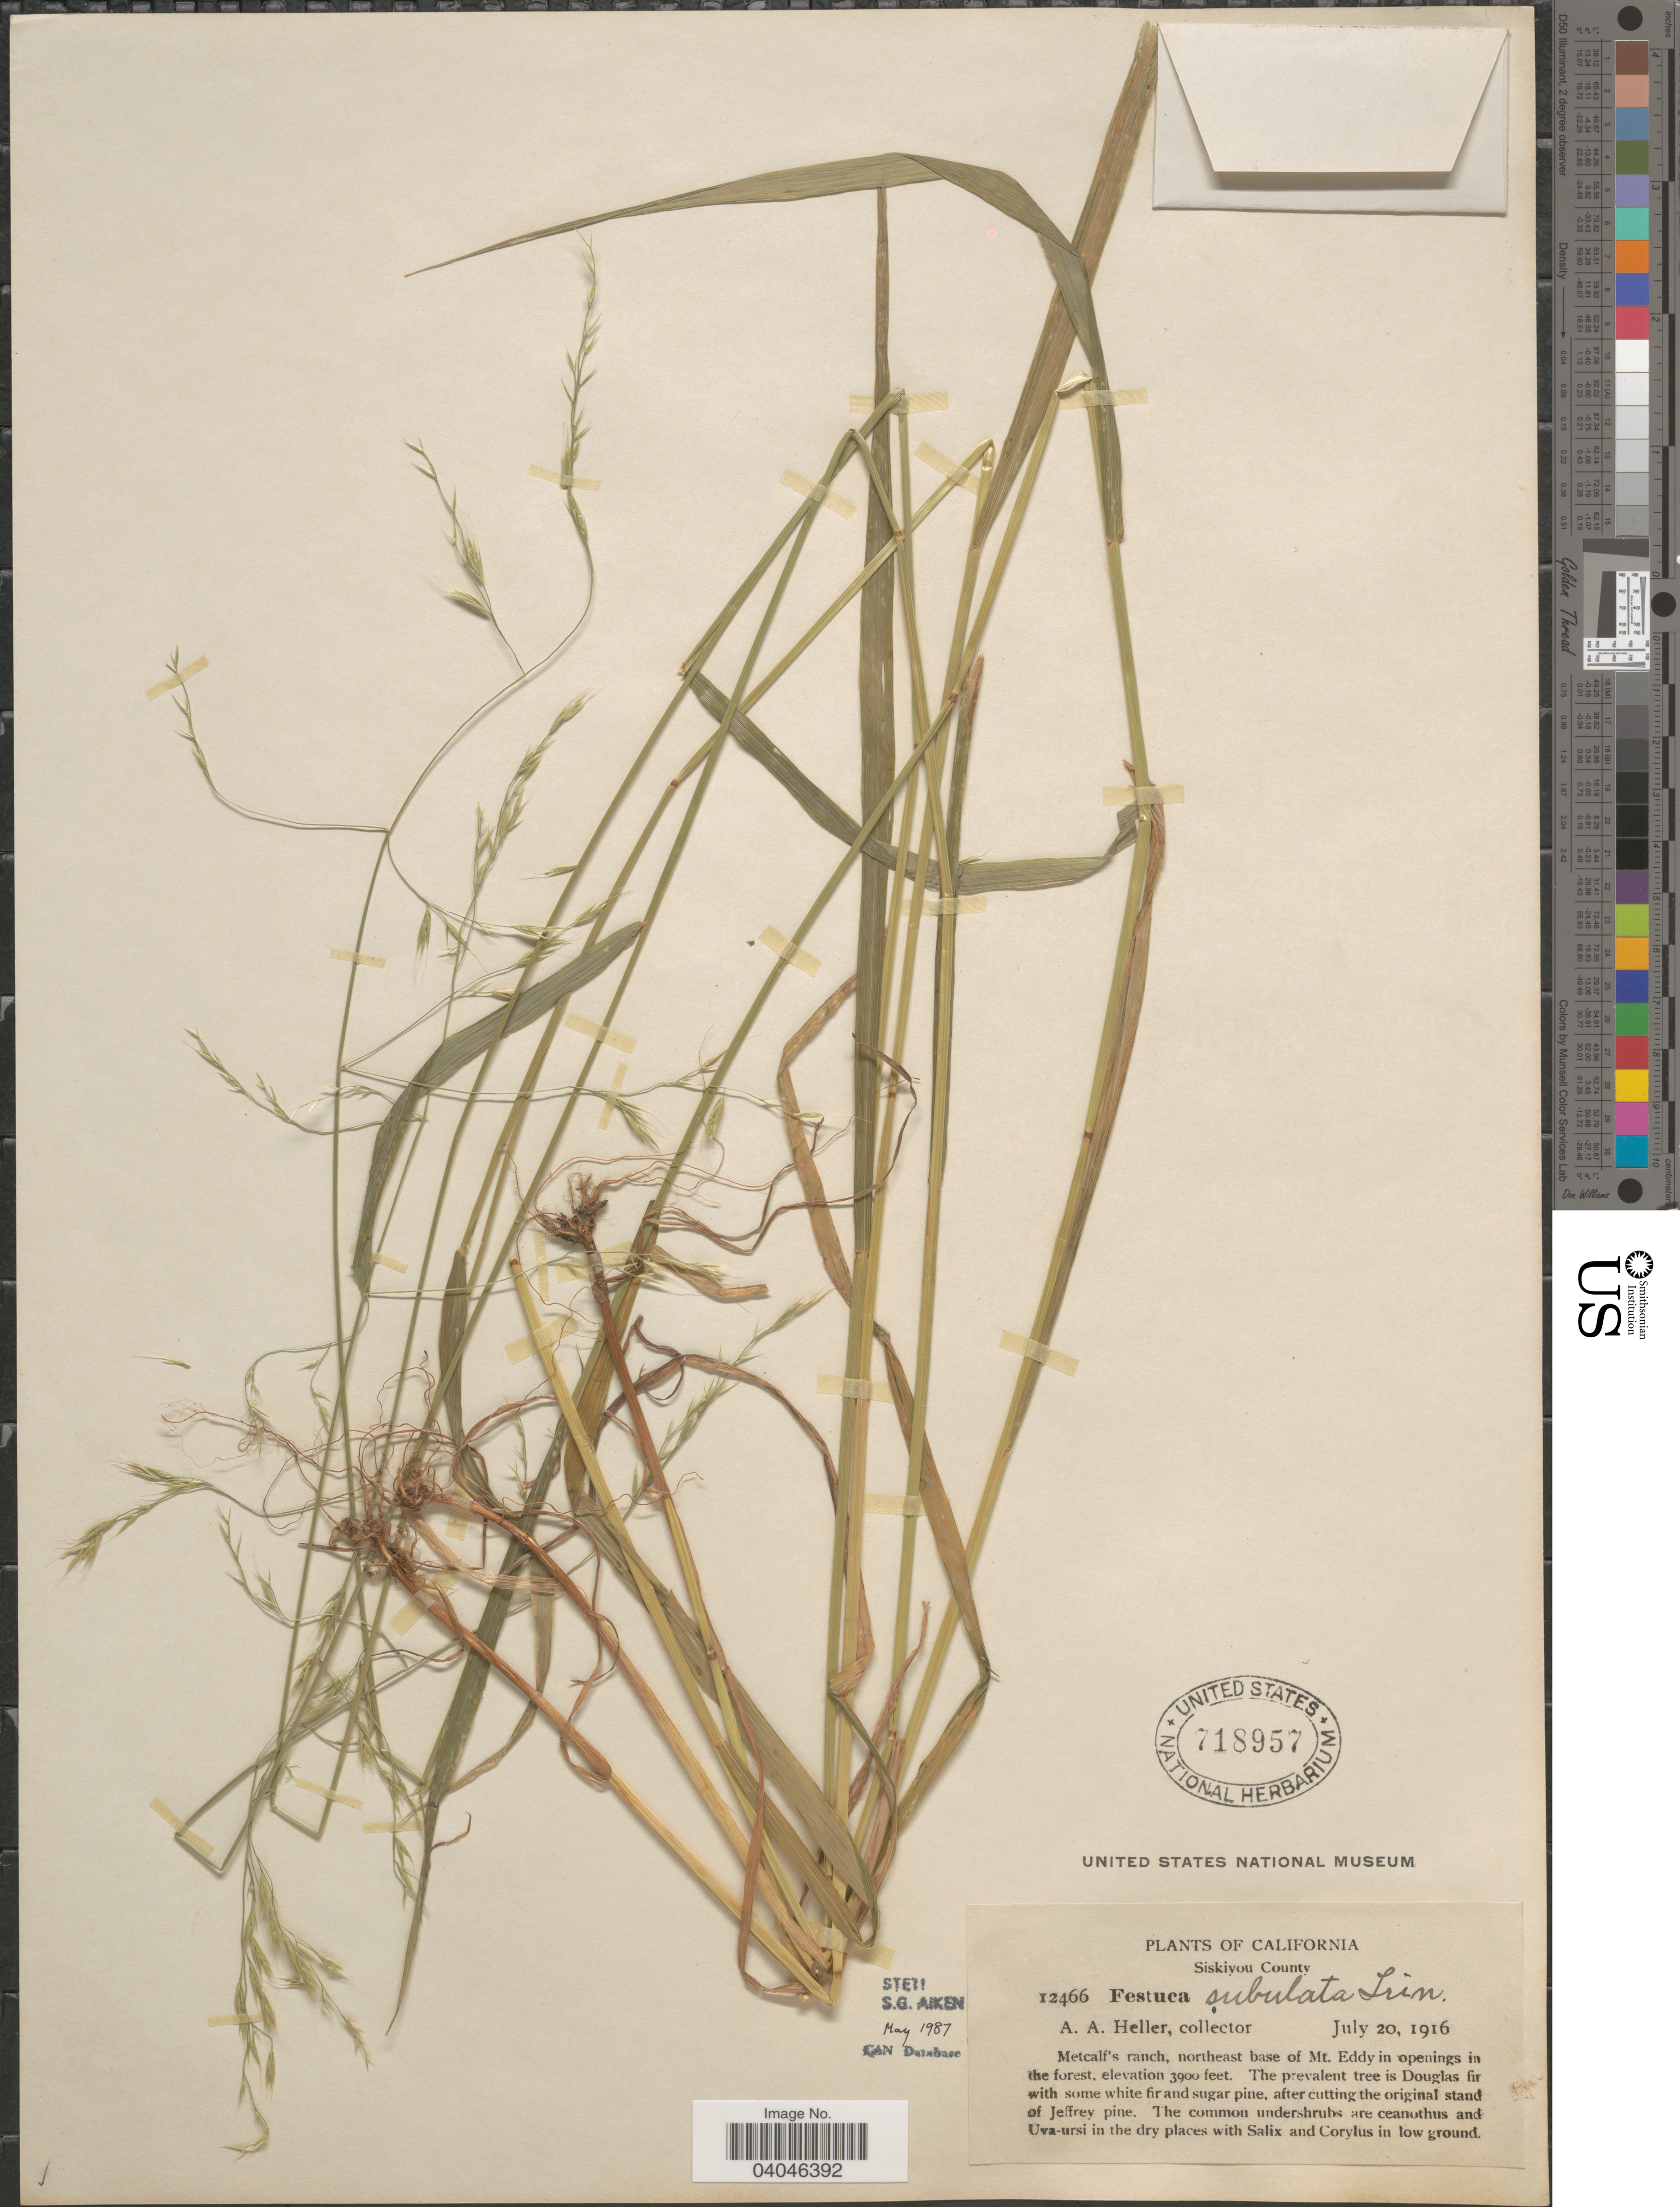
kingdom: Plantae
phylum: Tracheophyta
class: Liliopsida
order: Poales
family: Poaceae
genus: Festuca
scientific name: Festuca subulata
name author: Trin.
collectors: A. A. Heller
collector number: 12466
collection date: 1916-07-20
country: United States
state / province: California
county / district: Siskiyou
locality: Siskiyou County. Metcalf's ranch, northeast base of Mt. Eddy.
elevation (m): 1189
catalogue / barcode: US 718957